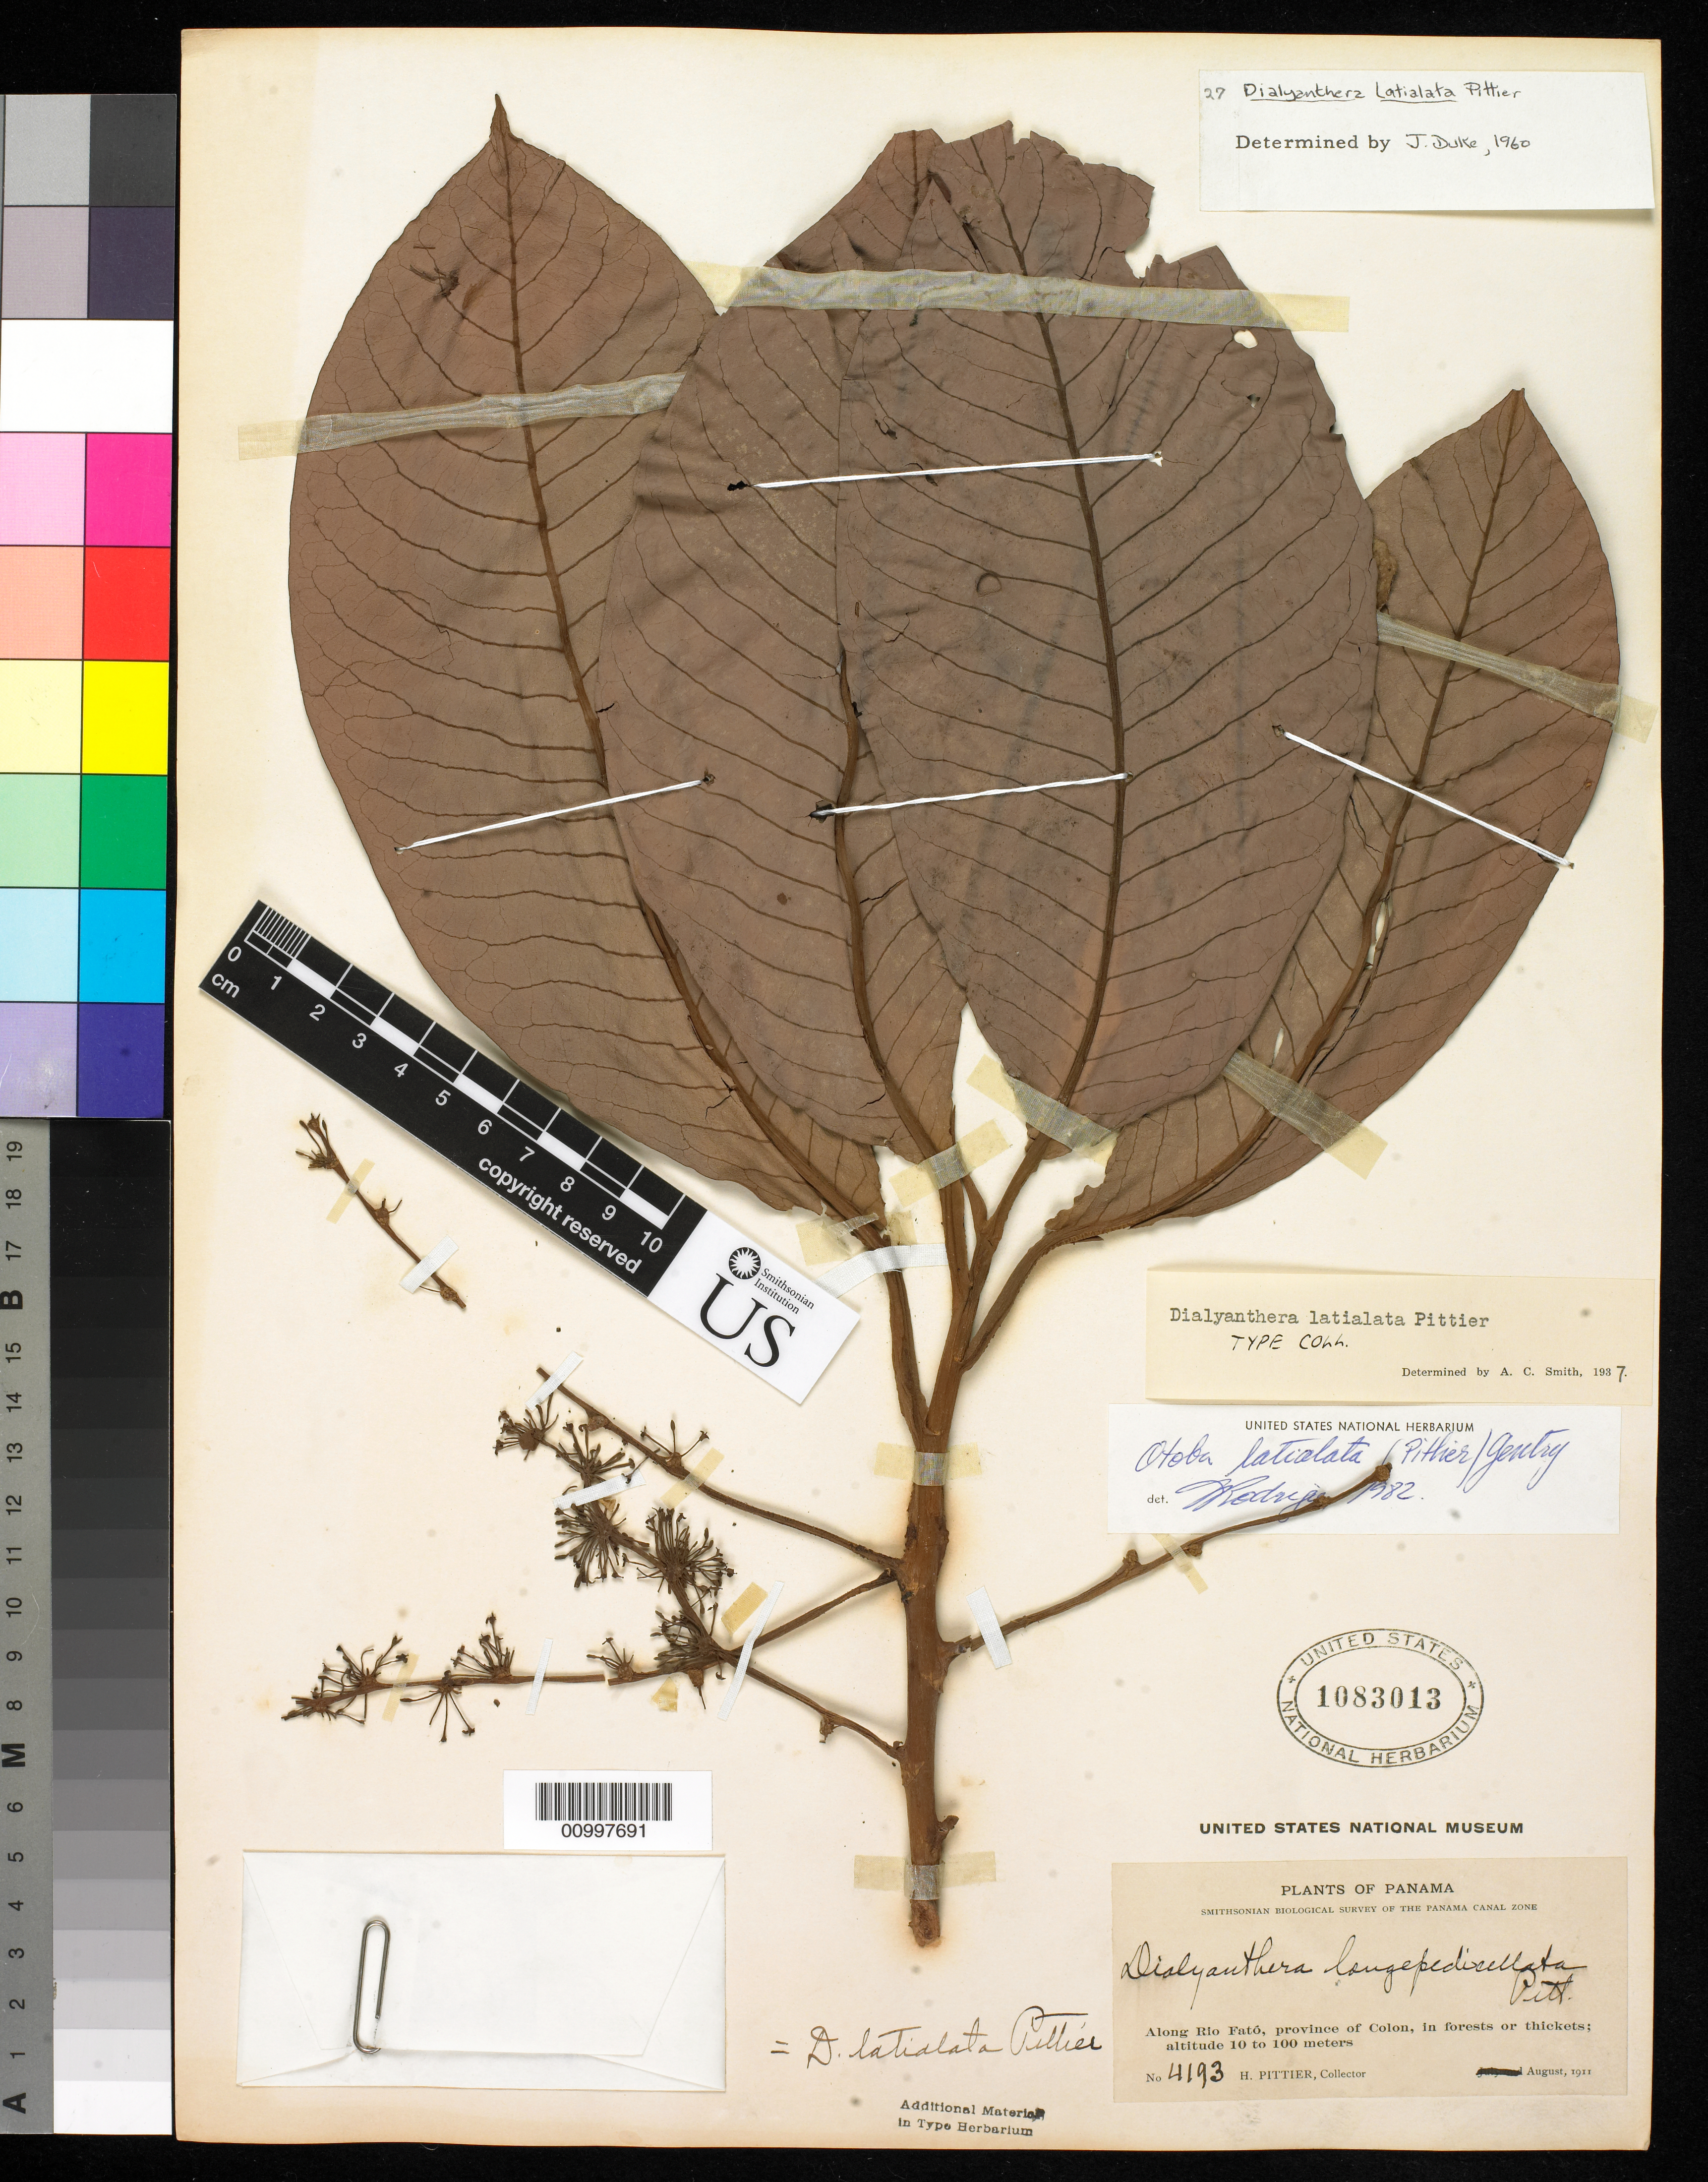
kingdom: Plantae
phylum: Tracheophyta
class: Magnoliopsida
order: Magnoliales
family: Myristicaceae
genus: Dialyanthera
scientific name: Dialyanthera latialata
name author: Pittier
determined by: Rodriguez, --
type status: Isotype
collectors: H. F. Pittier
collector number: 4193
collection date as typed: Aug 1911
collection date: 1911-08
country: Panama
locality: Along Rio Fató, province of Colon, in forests or thickets.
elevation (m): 10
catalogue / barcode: US 1083013